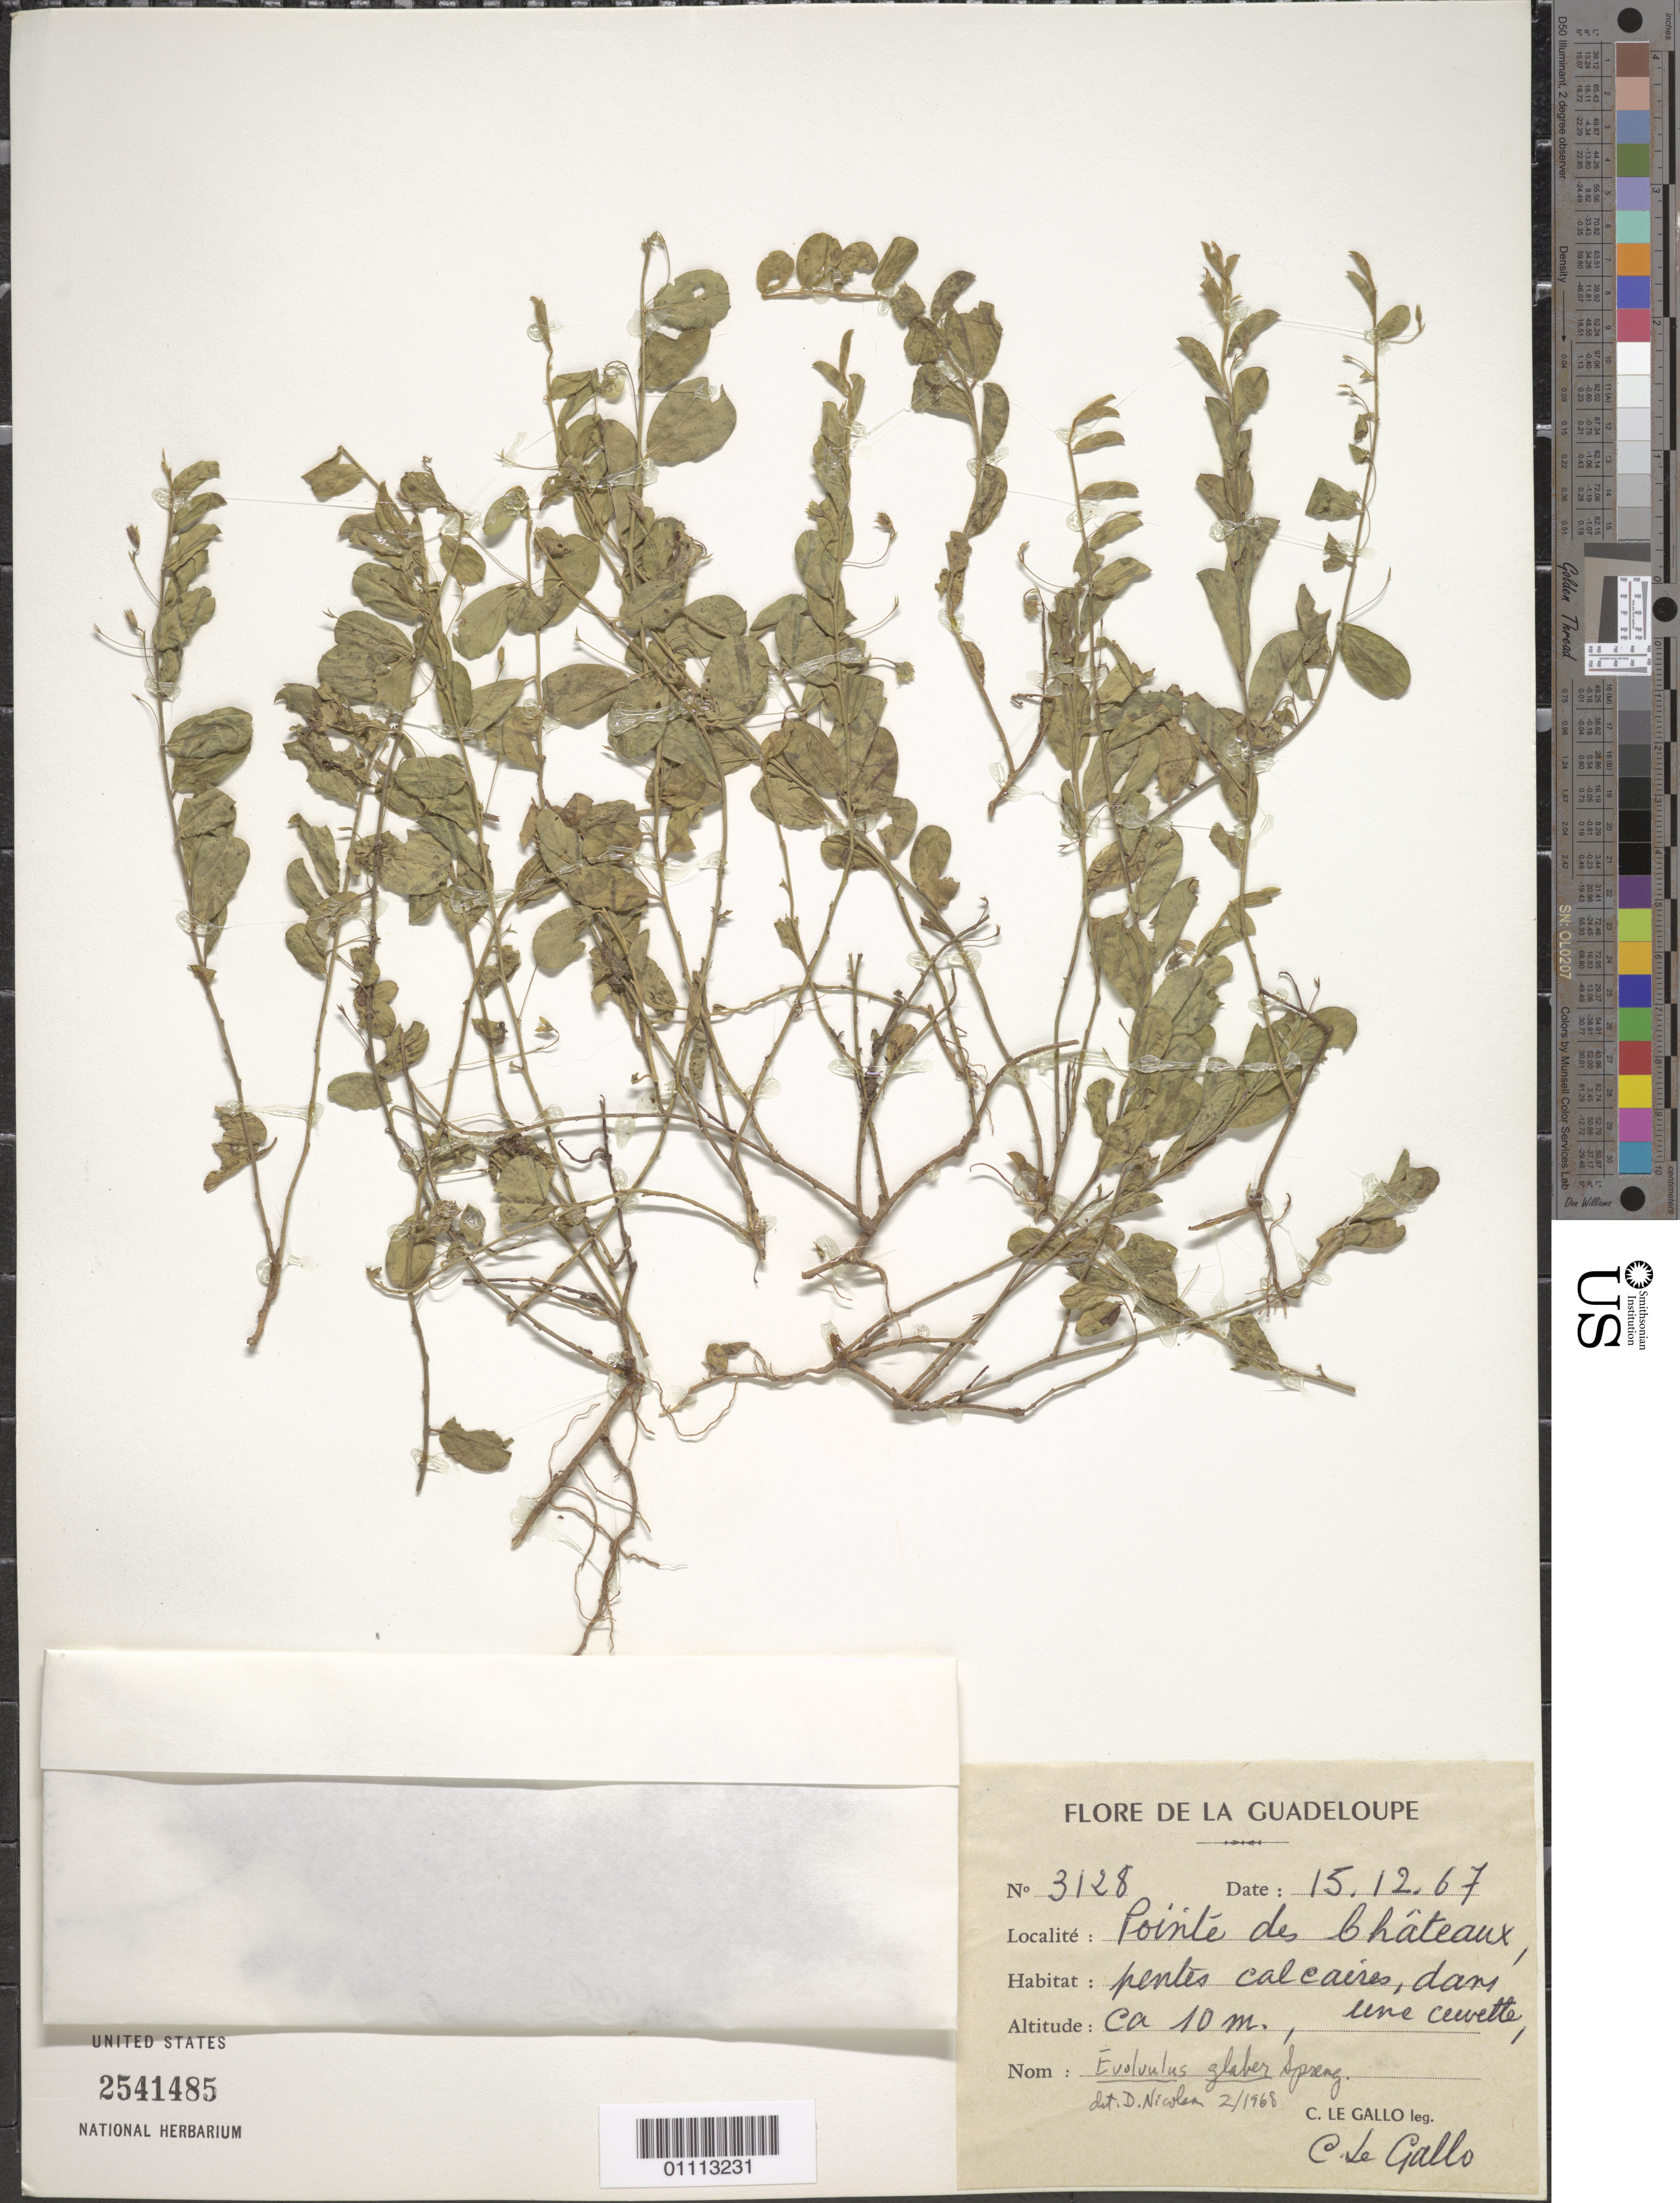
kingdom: Plantae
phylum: Tracheophyta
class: Magnoliopsida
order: Solanales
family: Convolvulaceae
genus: Evolvulus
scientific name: Evolvulus convolvuloides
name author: (Willd. ex Schult.) Stearn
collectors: C. Le Gallo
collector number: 3128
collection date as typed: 15 Dec 1967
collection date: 1967-12-15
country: Guadeloupe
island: Grande Terre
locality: Pointe des Chateaux, pentes calcaires, dans cine cuvette.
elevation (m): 10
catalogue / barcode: US 2541485